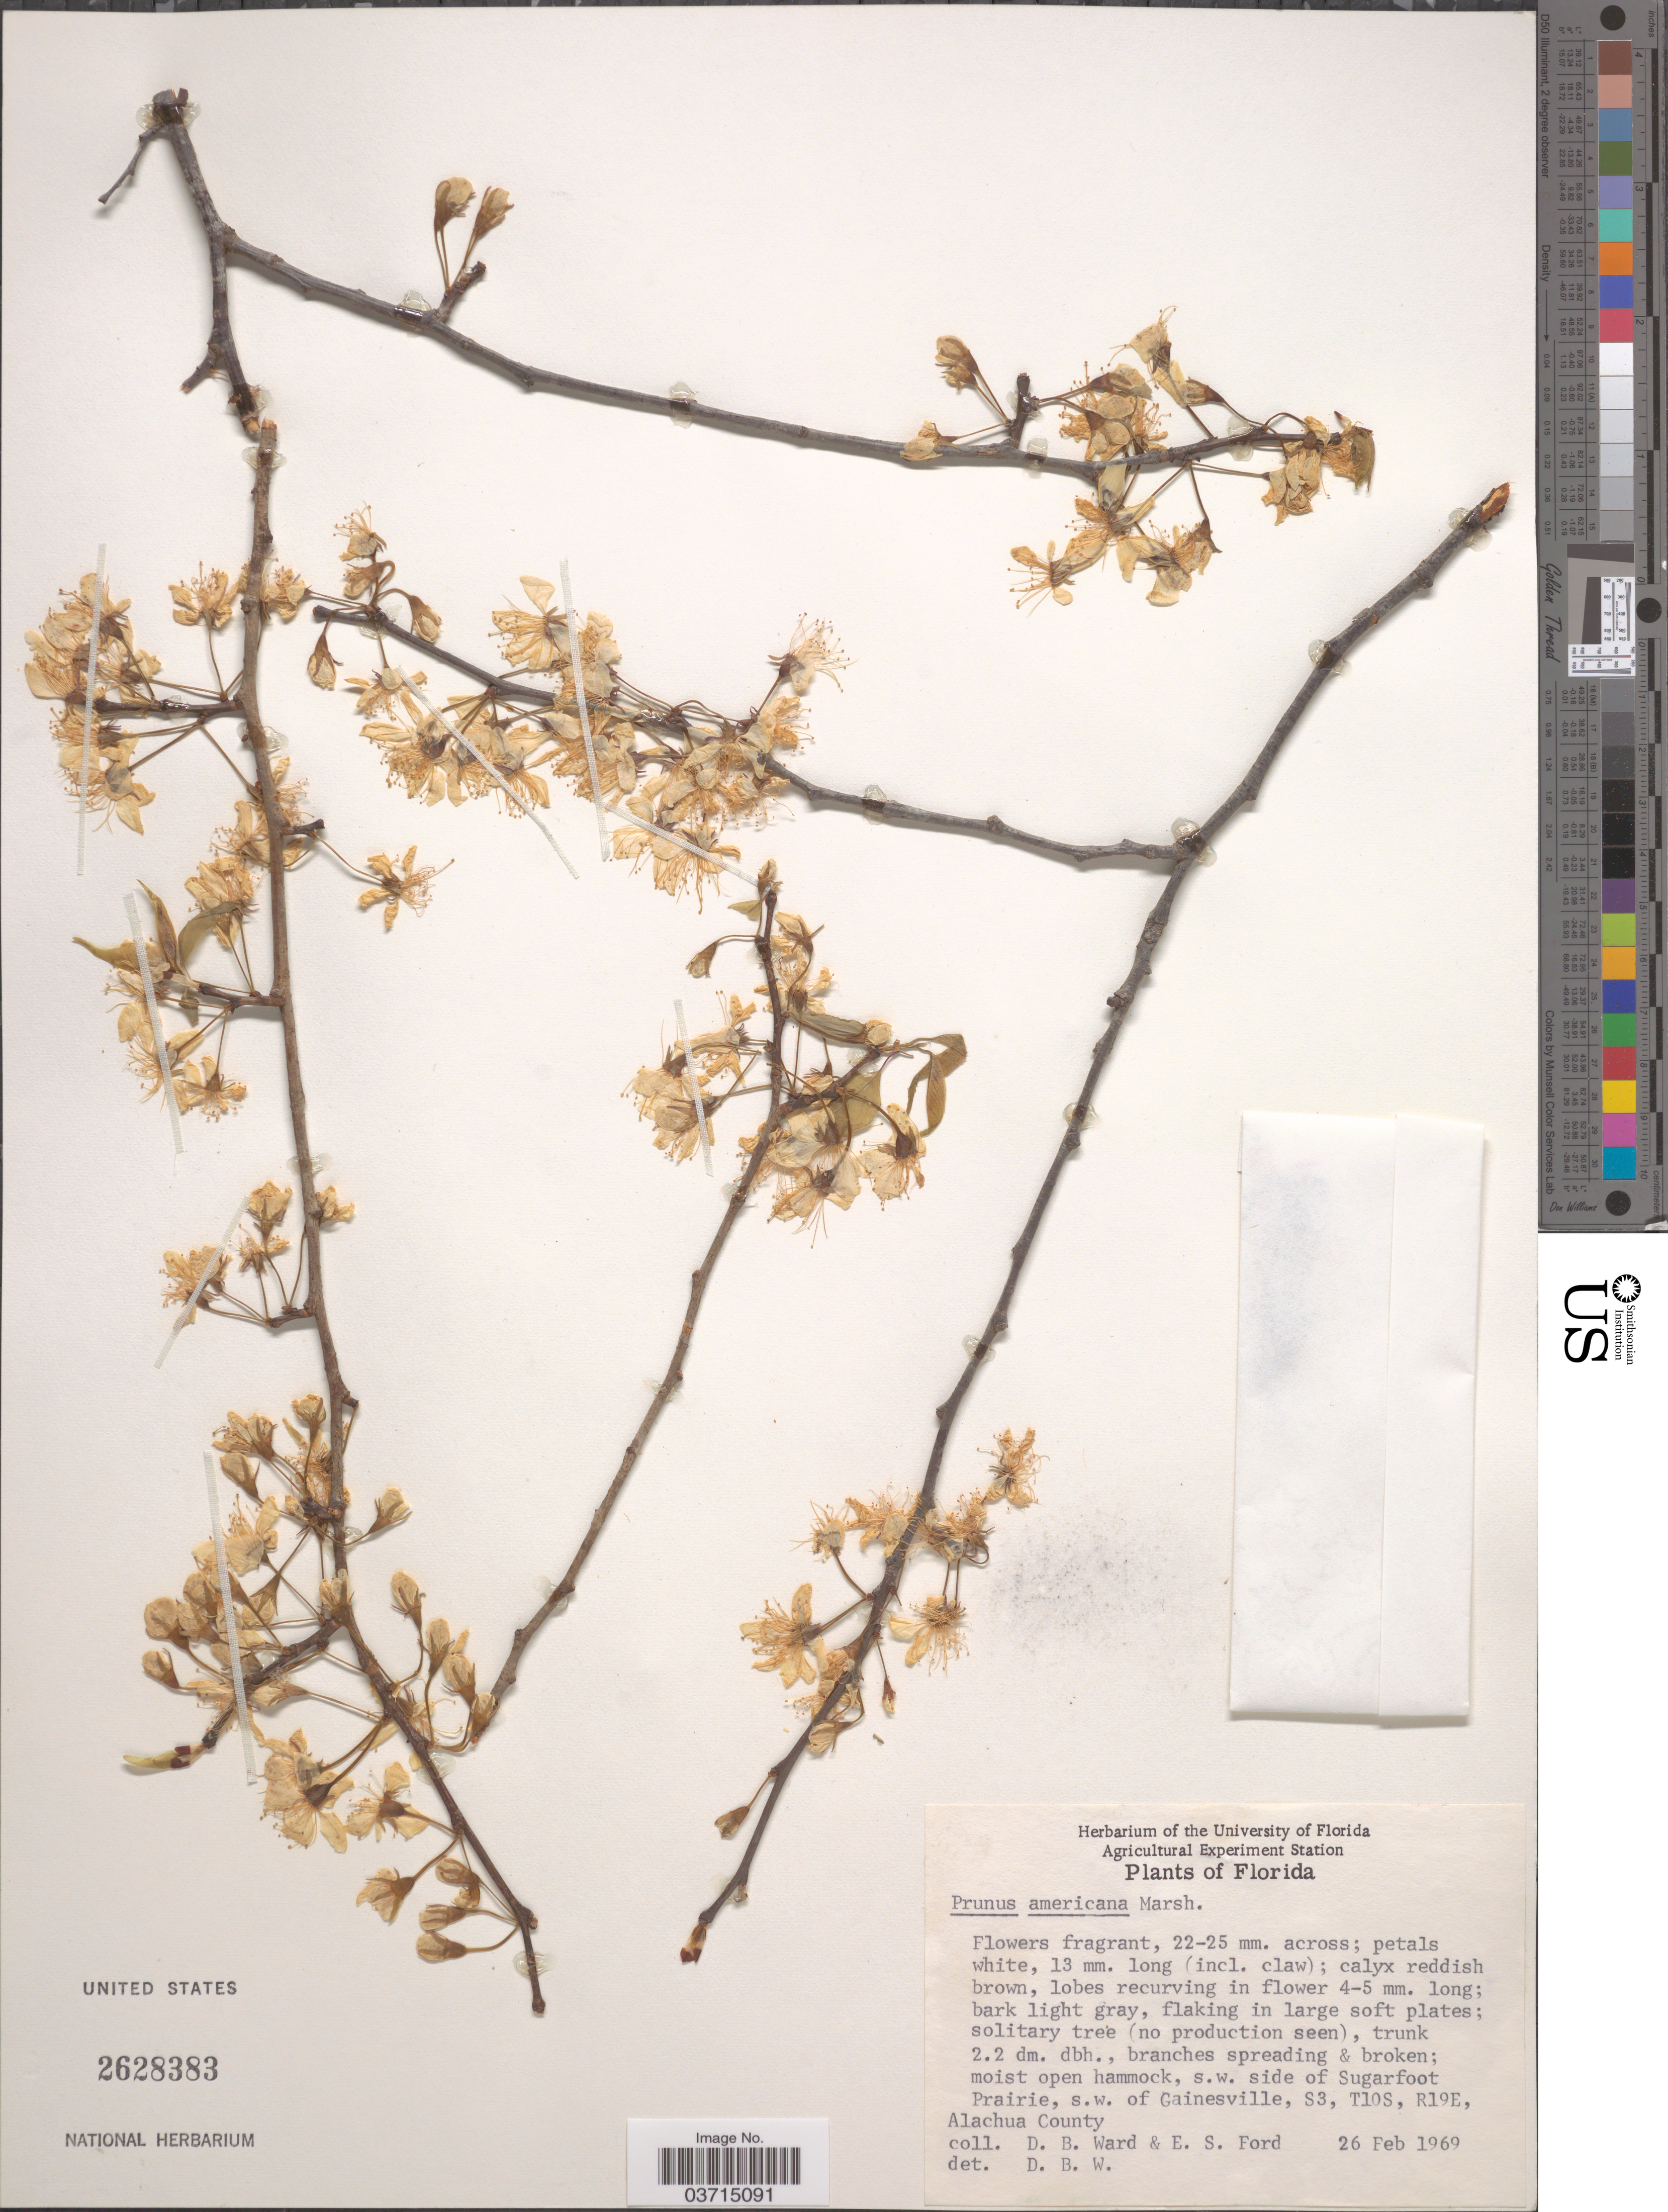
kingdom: Plantae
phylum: Tracheophyta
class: Magnoliopsida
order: Rosales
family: Rosaceae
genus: Prunus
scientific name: Prunus americana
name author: Marshall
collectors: D. B. Ward & E. Ford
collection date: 1969-02-26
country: United States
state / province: Florida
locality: S.w. side of Sugarfoot Prairie, s.w. of Gainesville, S3, T10S, R19E, Alachua County.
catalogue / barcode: US 2628383